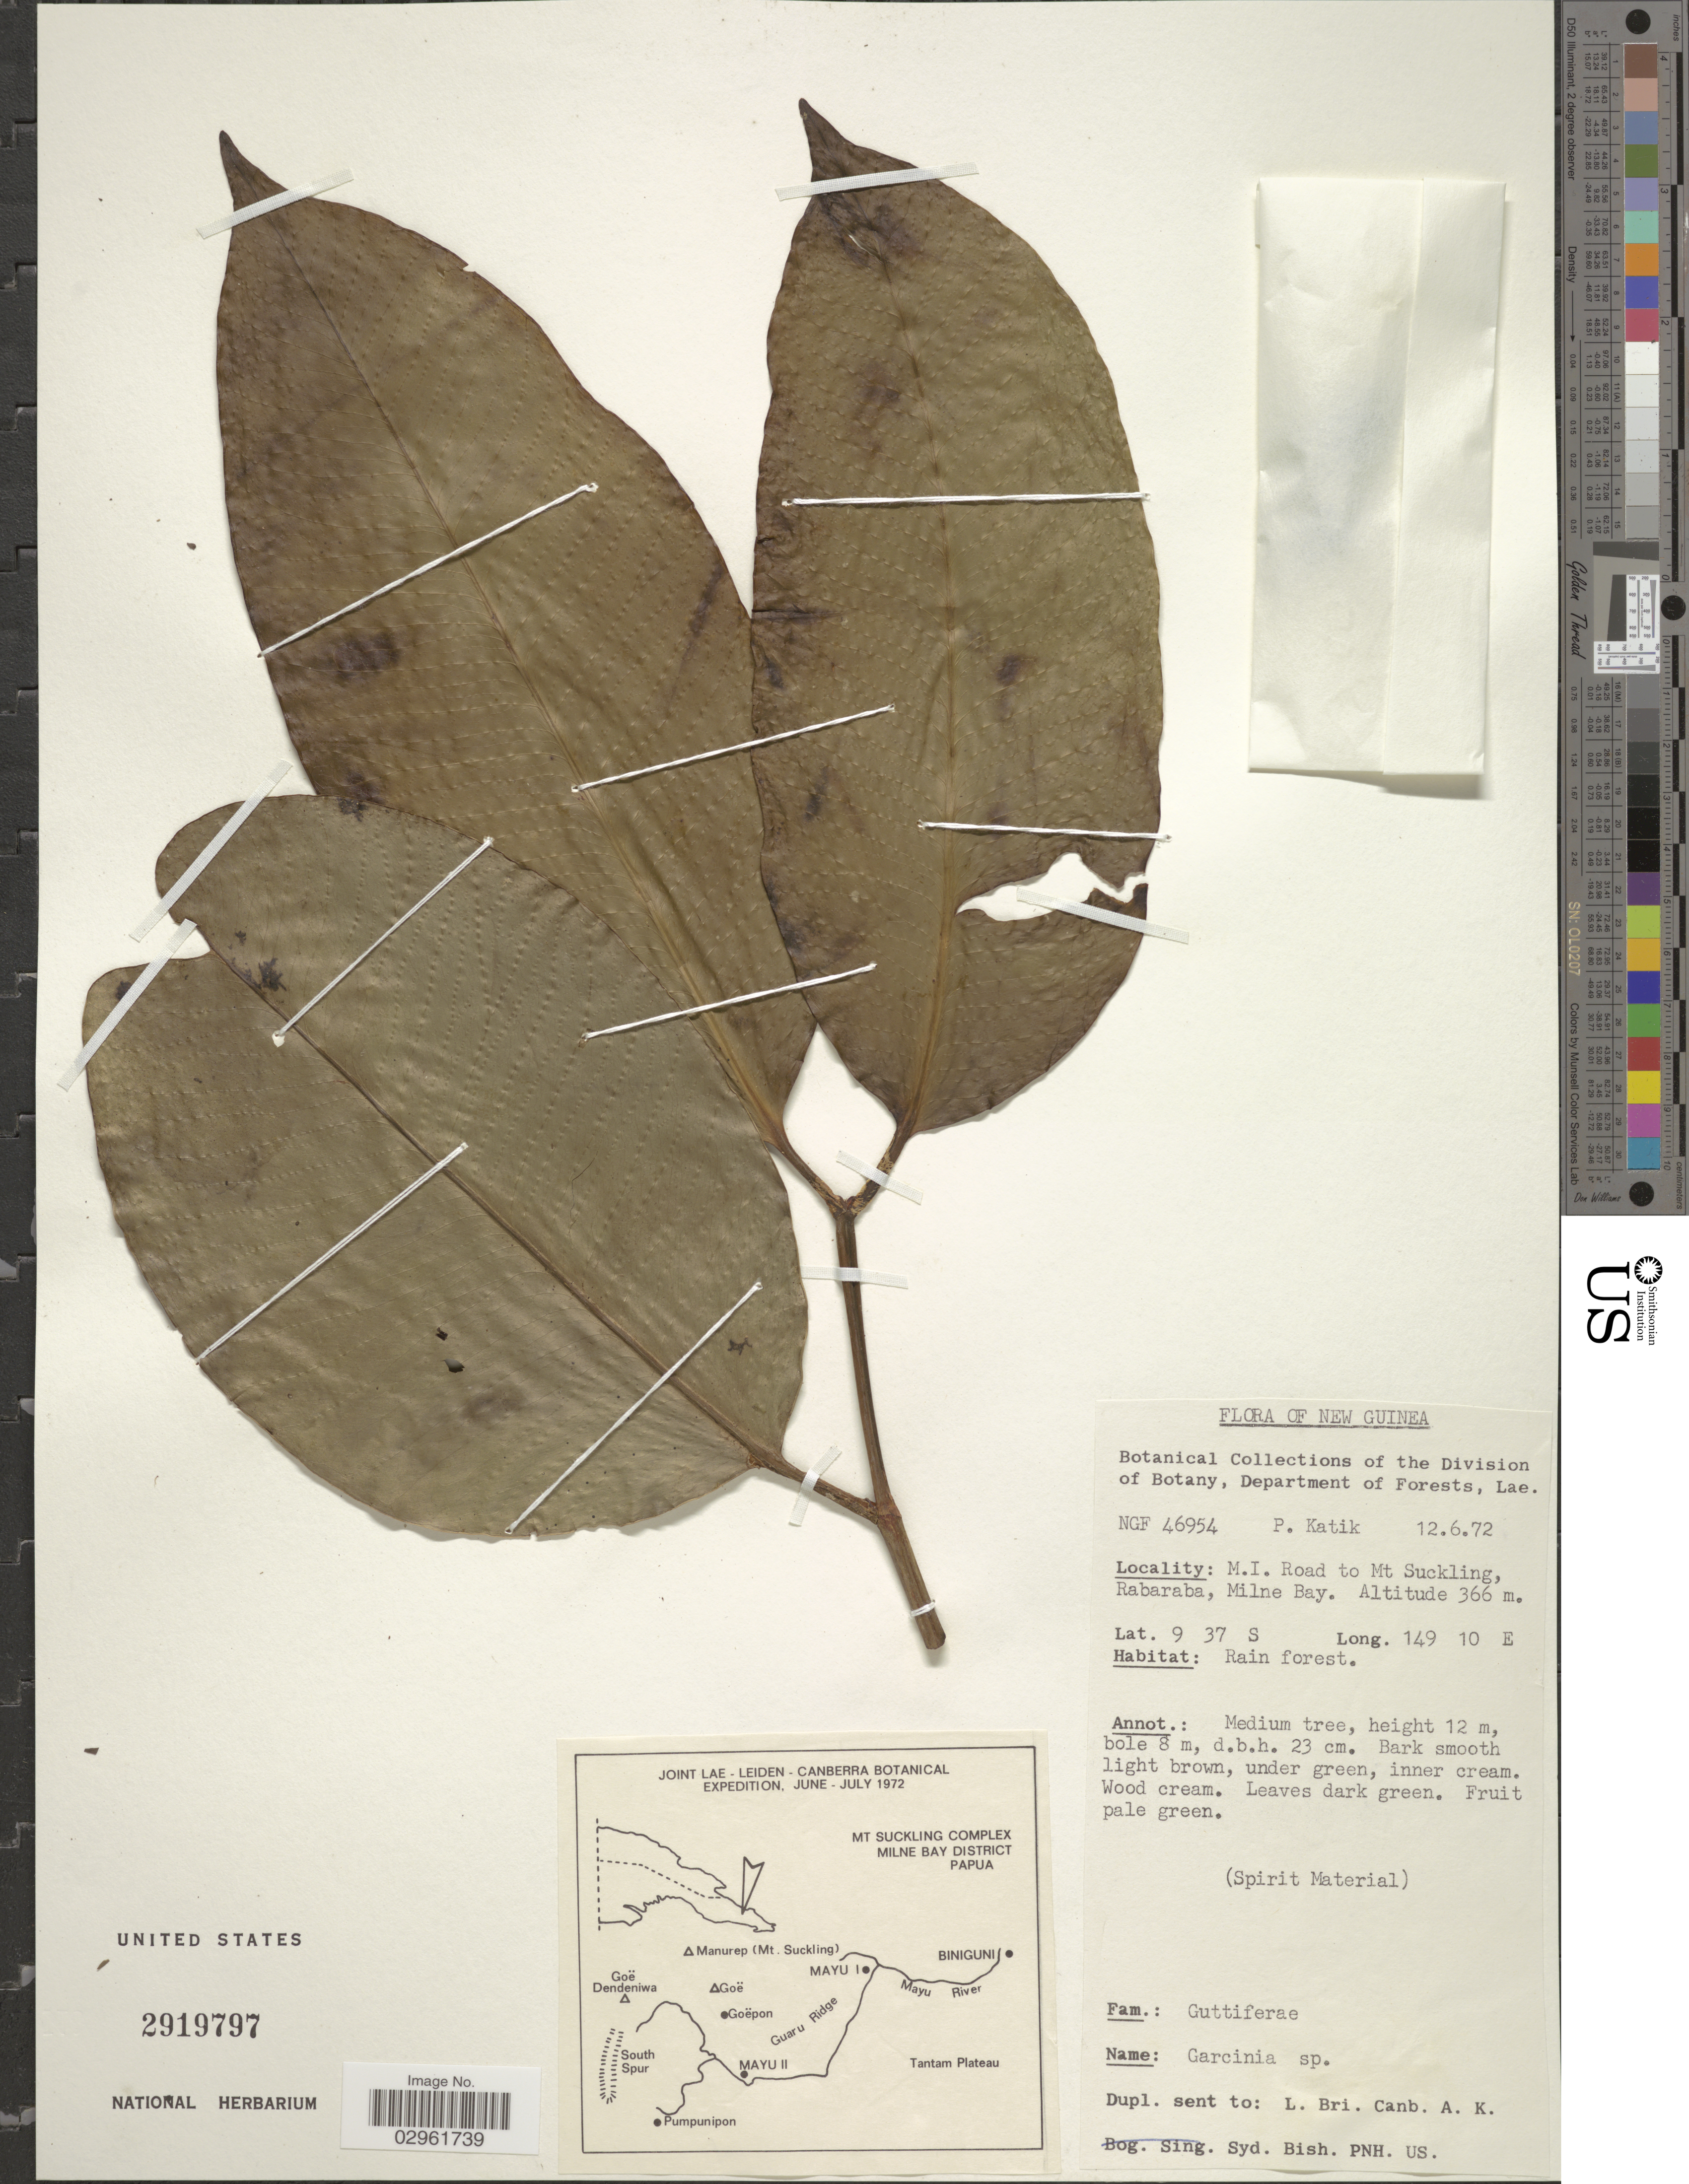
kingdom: Plantae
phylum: Tracheophyta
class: Magnoliopsida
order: Malpighiales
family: Clusiaceae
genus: Garcinia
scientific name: Garcinia sp.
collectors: P. Katik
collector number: NGF46954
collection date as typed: Transcribed d/m/y: 12/6/72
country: Papua New Guinea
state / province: Milne Bay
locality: M.I. Road to Mt Suckling, Rabaraba.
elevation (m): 366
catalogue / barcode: US 2919797